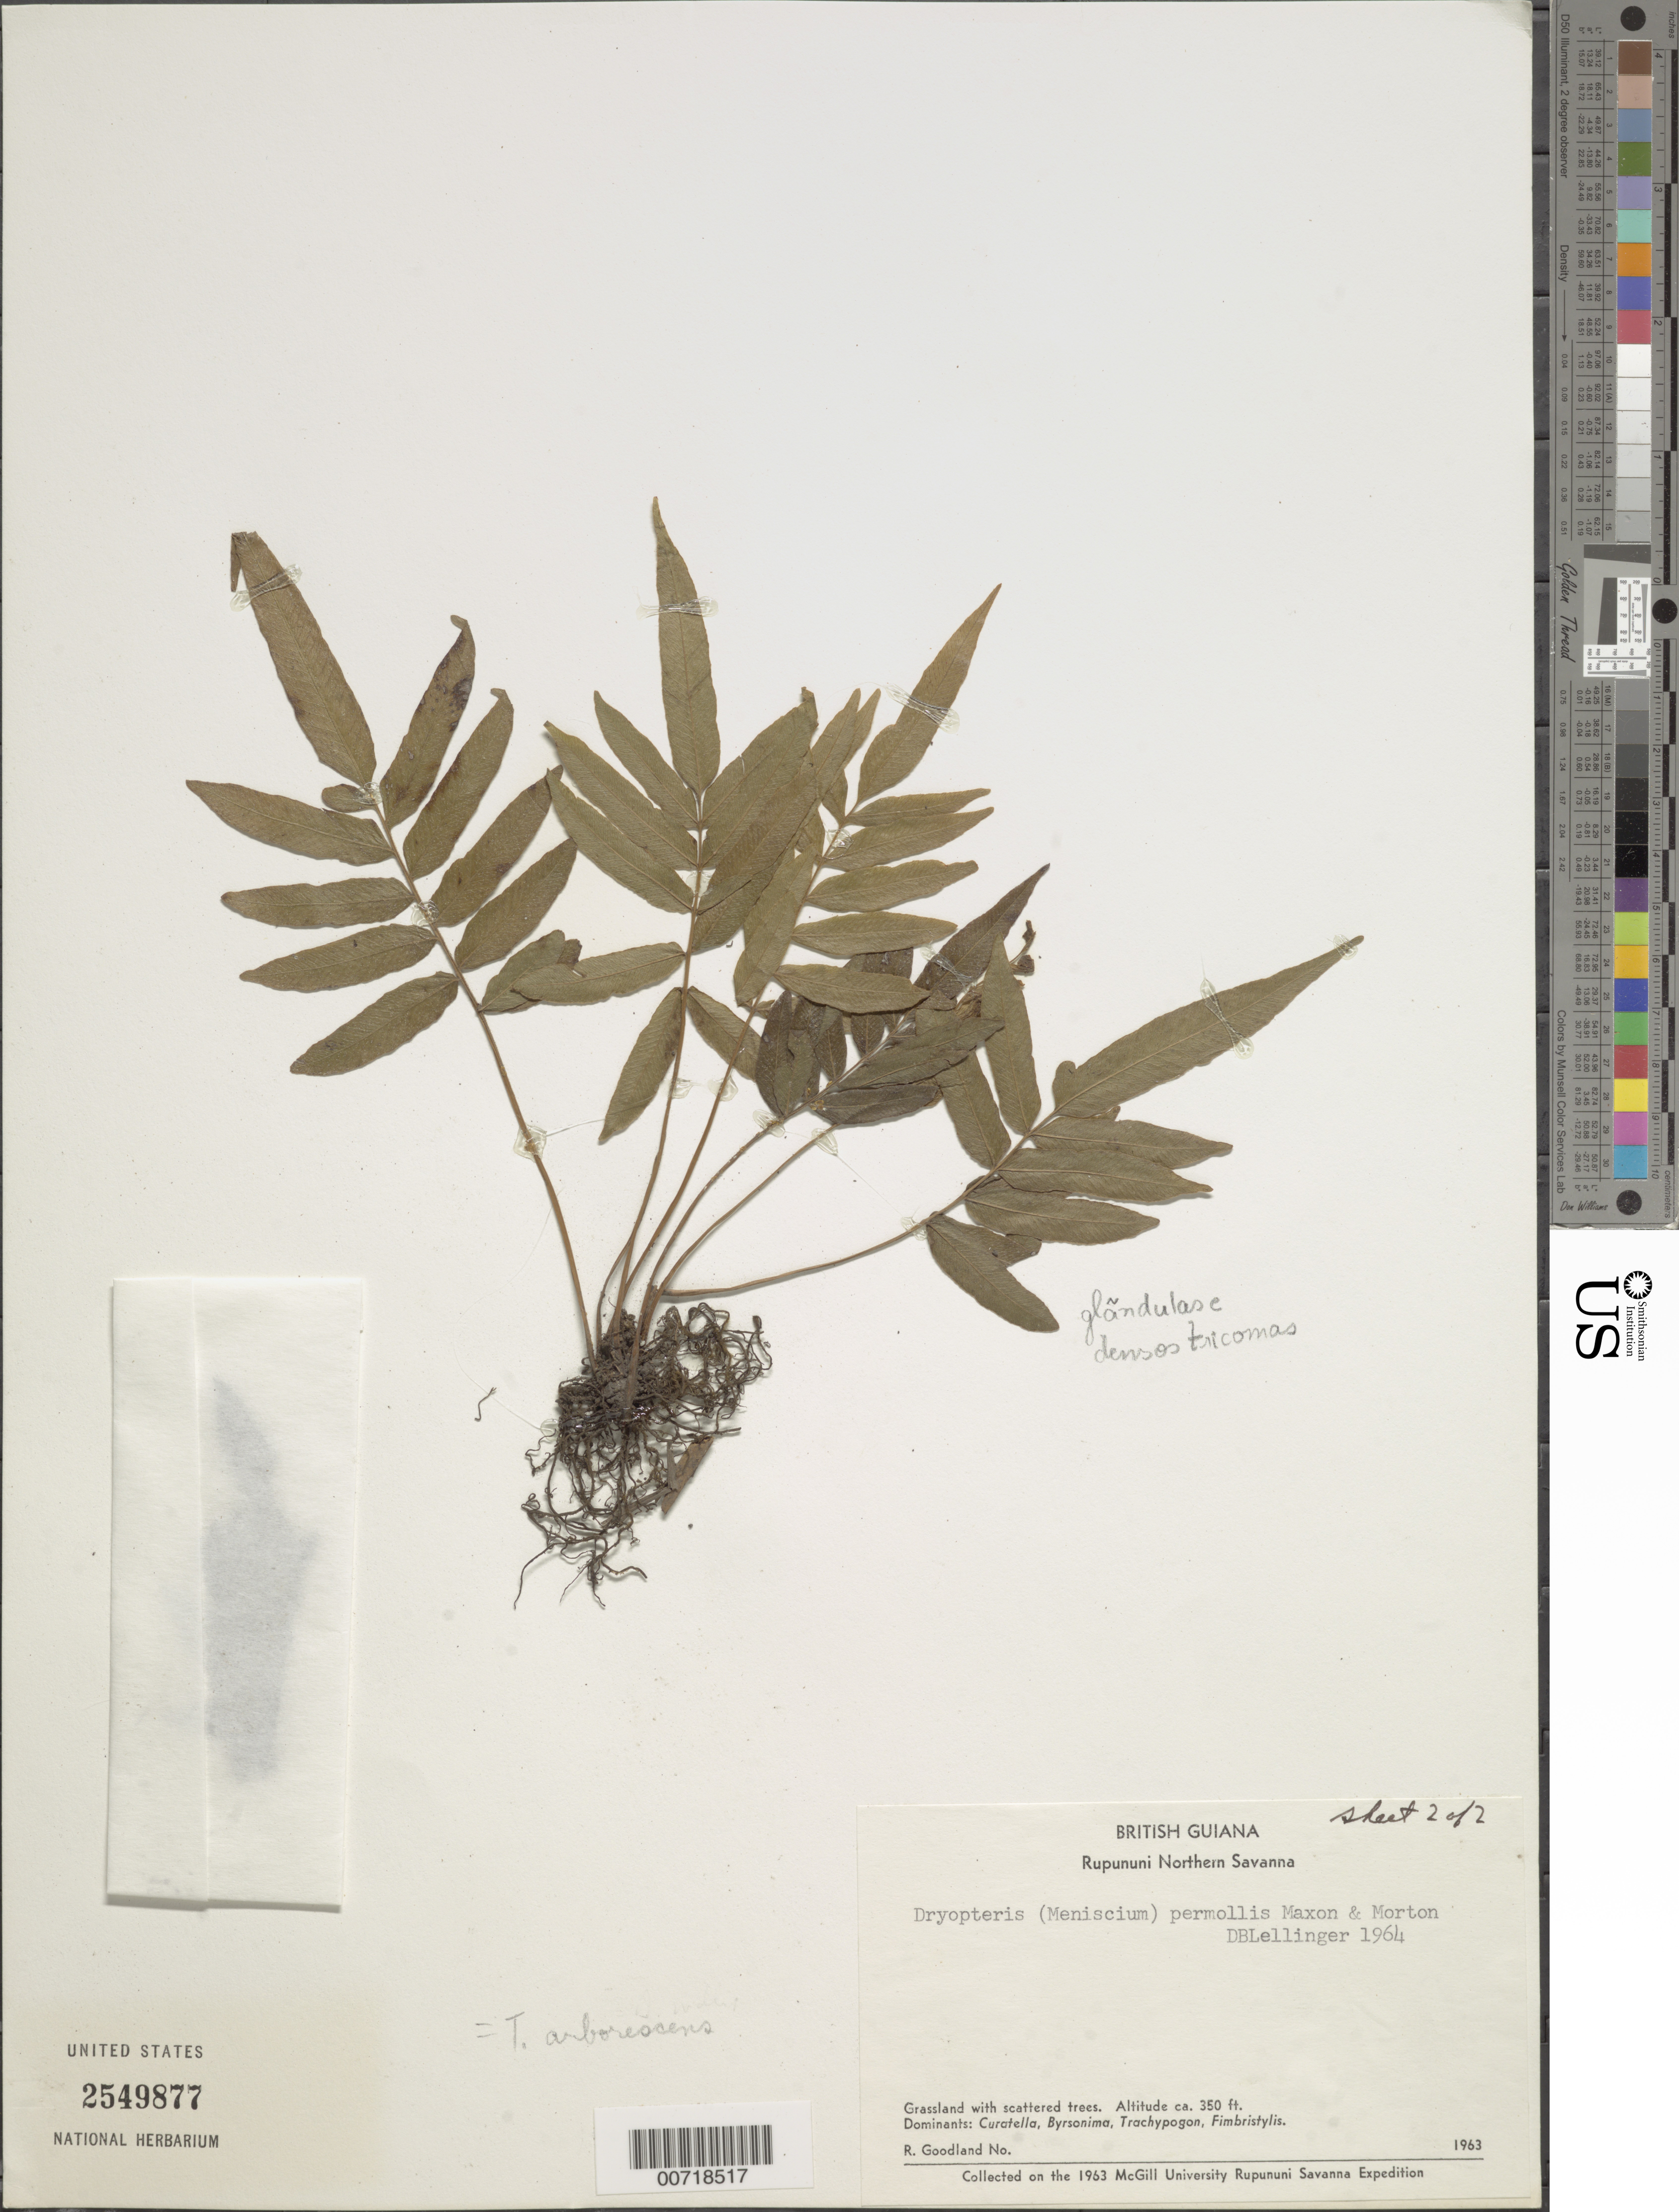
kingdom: Plantae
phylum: Tracheophyta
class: Polypodiopsida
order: Polypodiales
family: Thelypteridaceae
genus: Meniscium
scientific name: Meniscium arborescens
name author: Humb. & Bonpl. ex Willd.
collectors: R. Goodland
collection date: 1963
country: Guyana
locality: British Guiana, Rupununi Northern Savanna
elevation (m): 350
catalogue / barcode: US 2549877